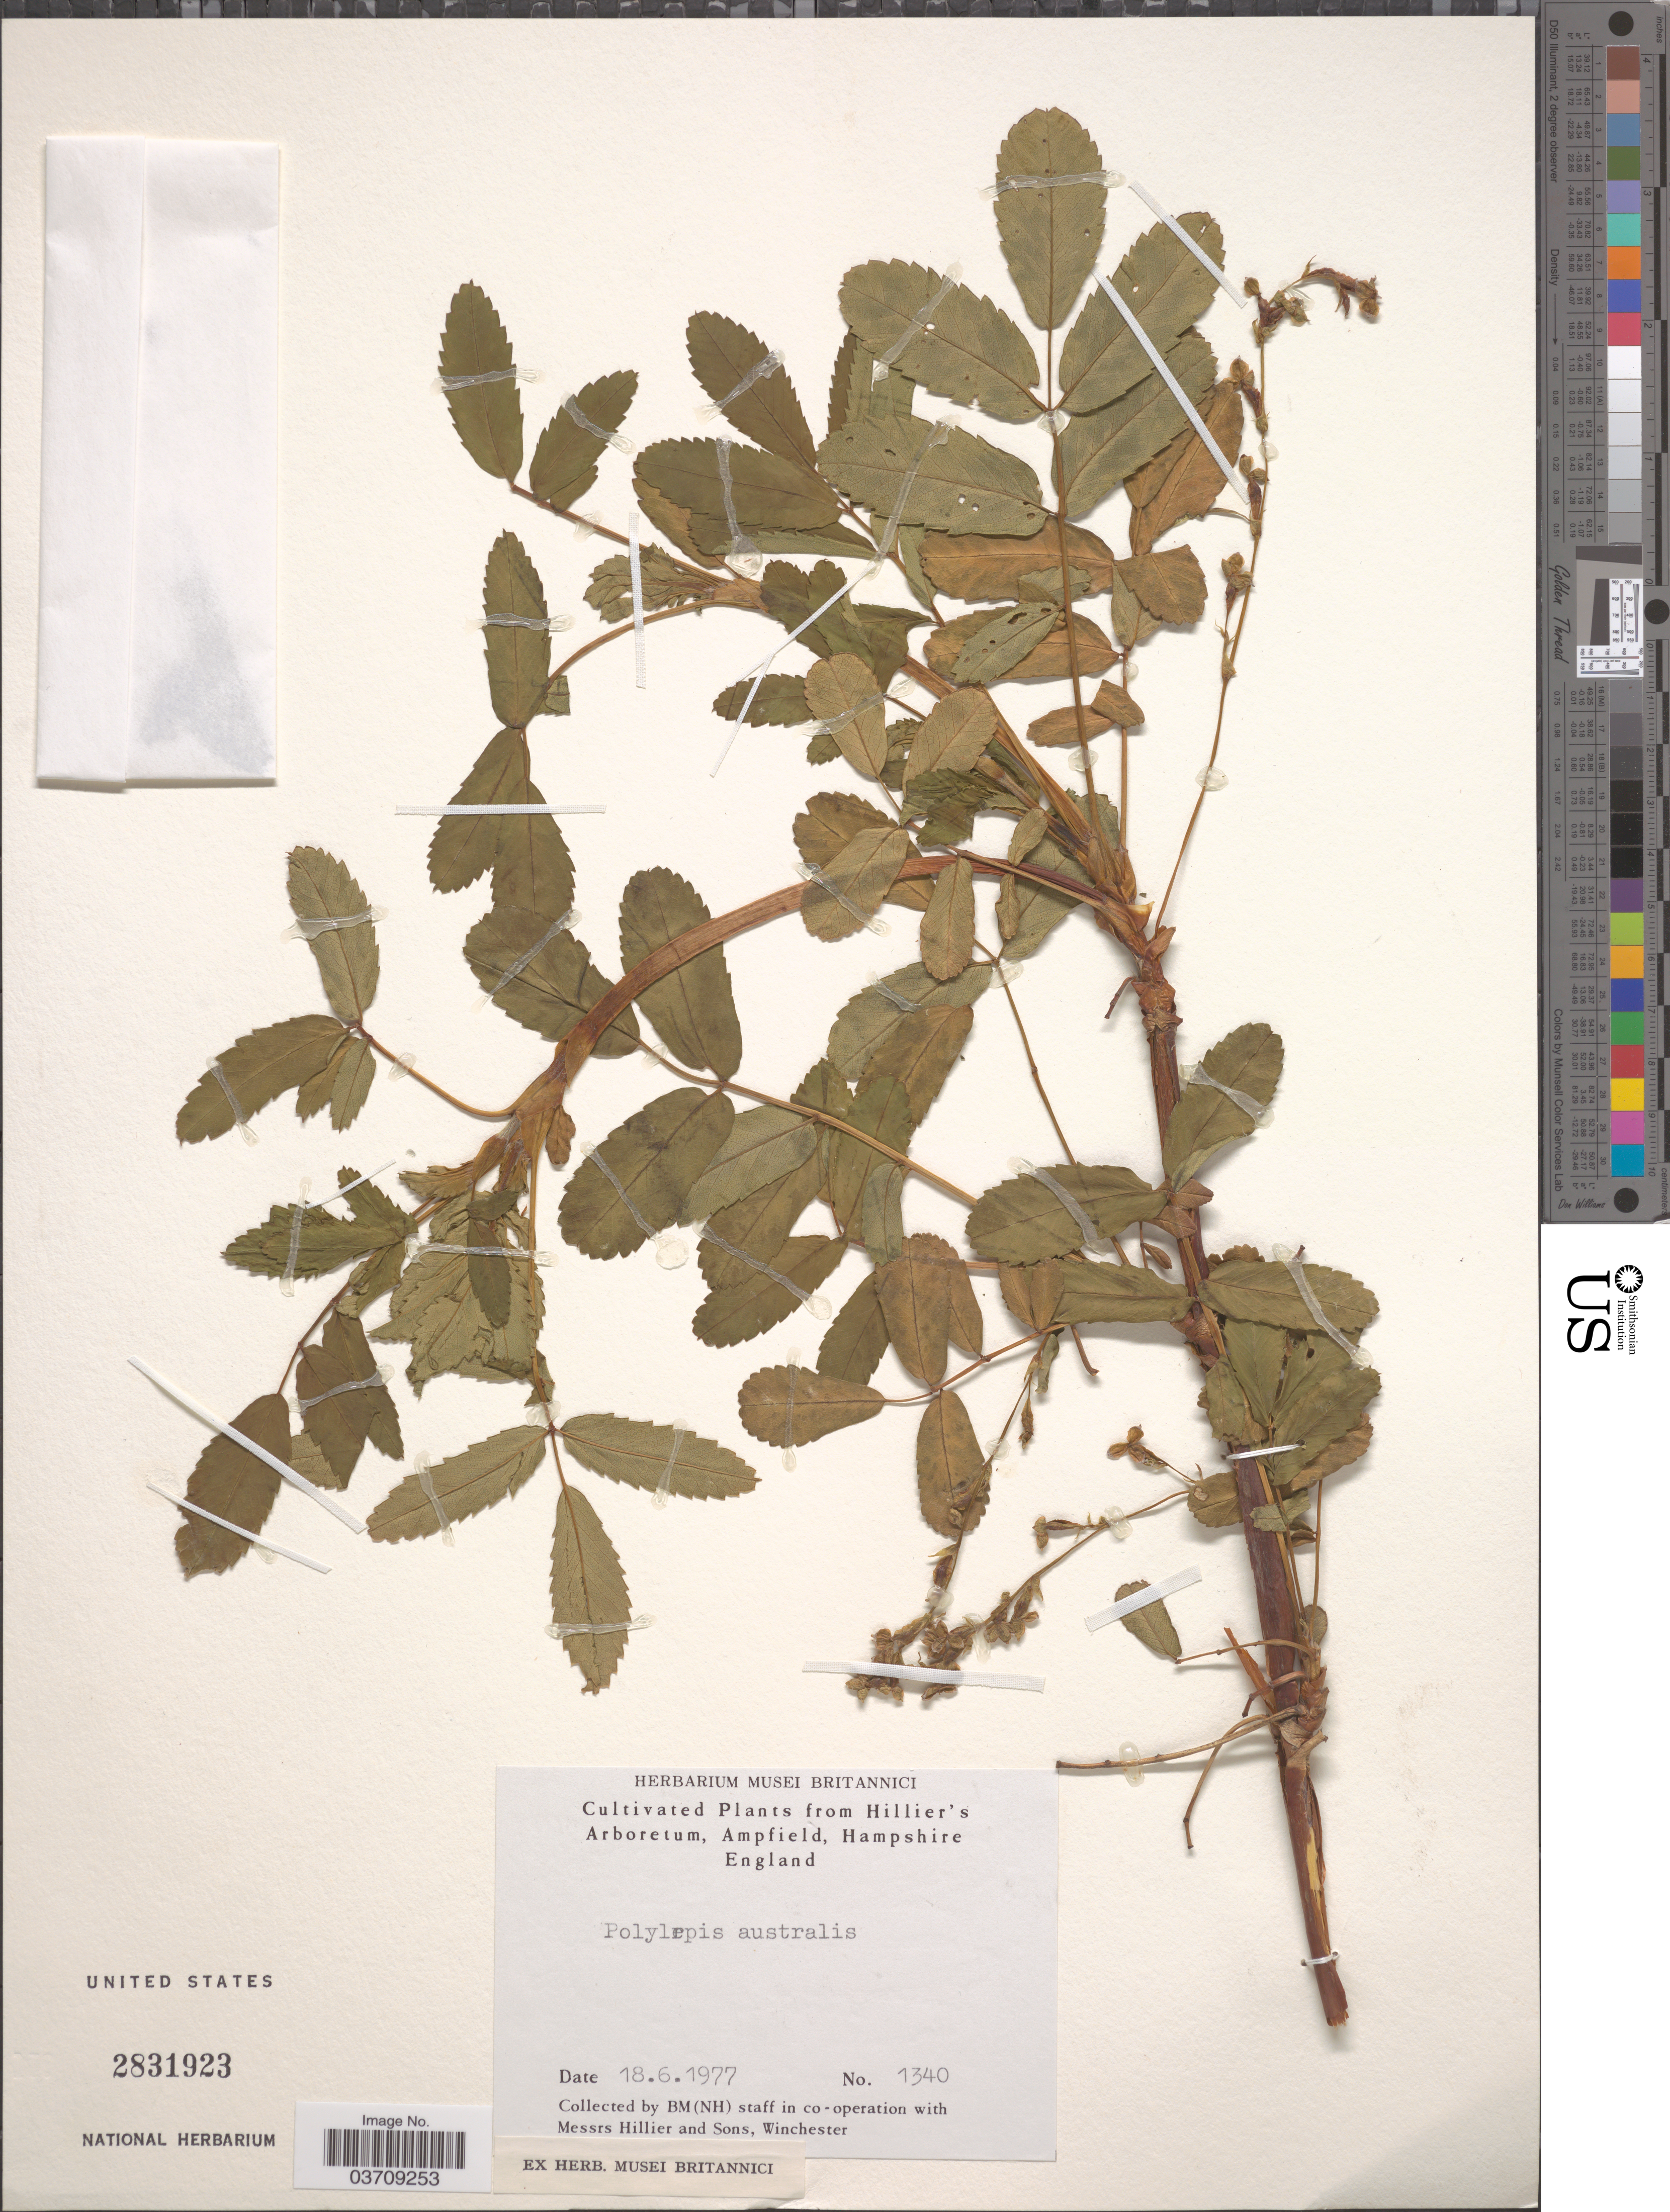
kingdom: Plantae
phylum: Tracheophyta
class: Magnoliopsida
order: Rosales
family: Rosaceae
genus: Polylepis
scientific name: Polylepis australis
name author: Bitter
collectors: BM (NH) Staff, M. Hillier & Sons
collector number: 1340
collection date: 1977-06-18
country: United Kingdom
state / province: England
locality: Ampfield, Hampshire.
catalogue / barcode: US 2831923